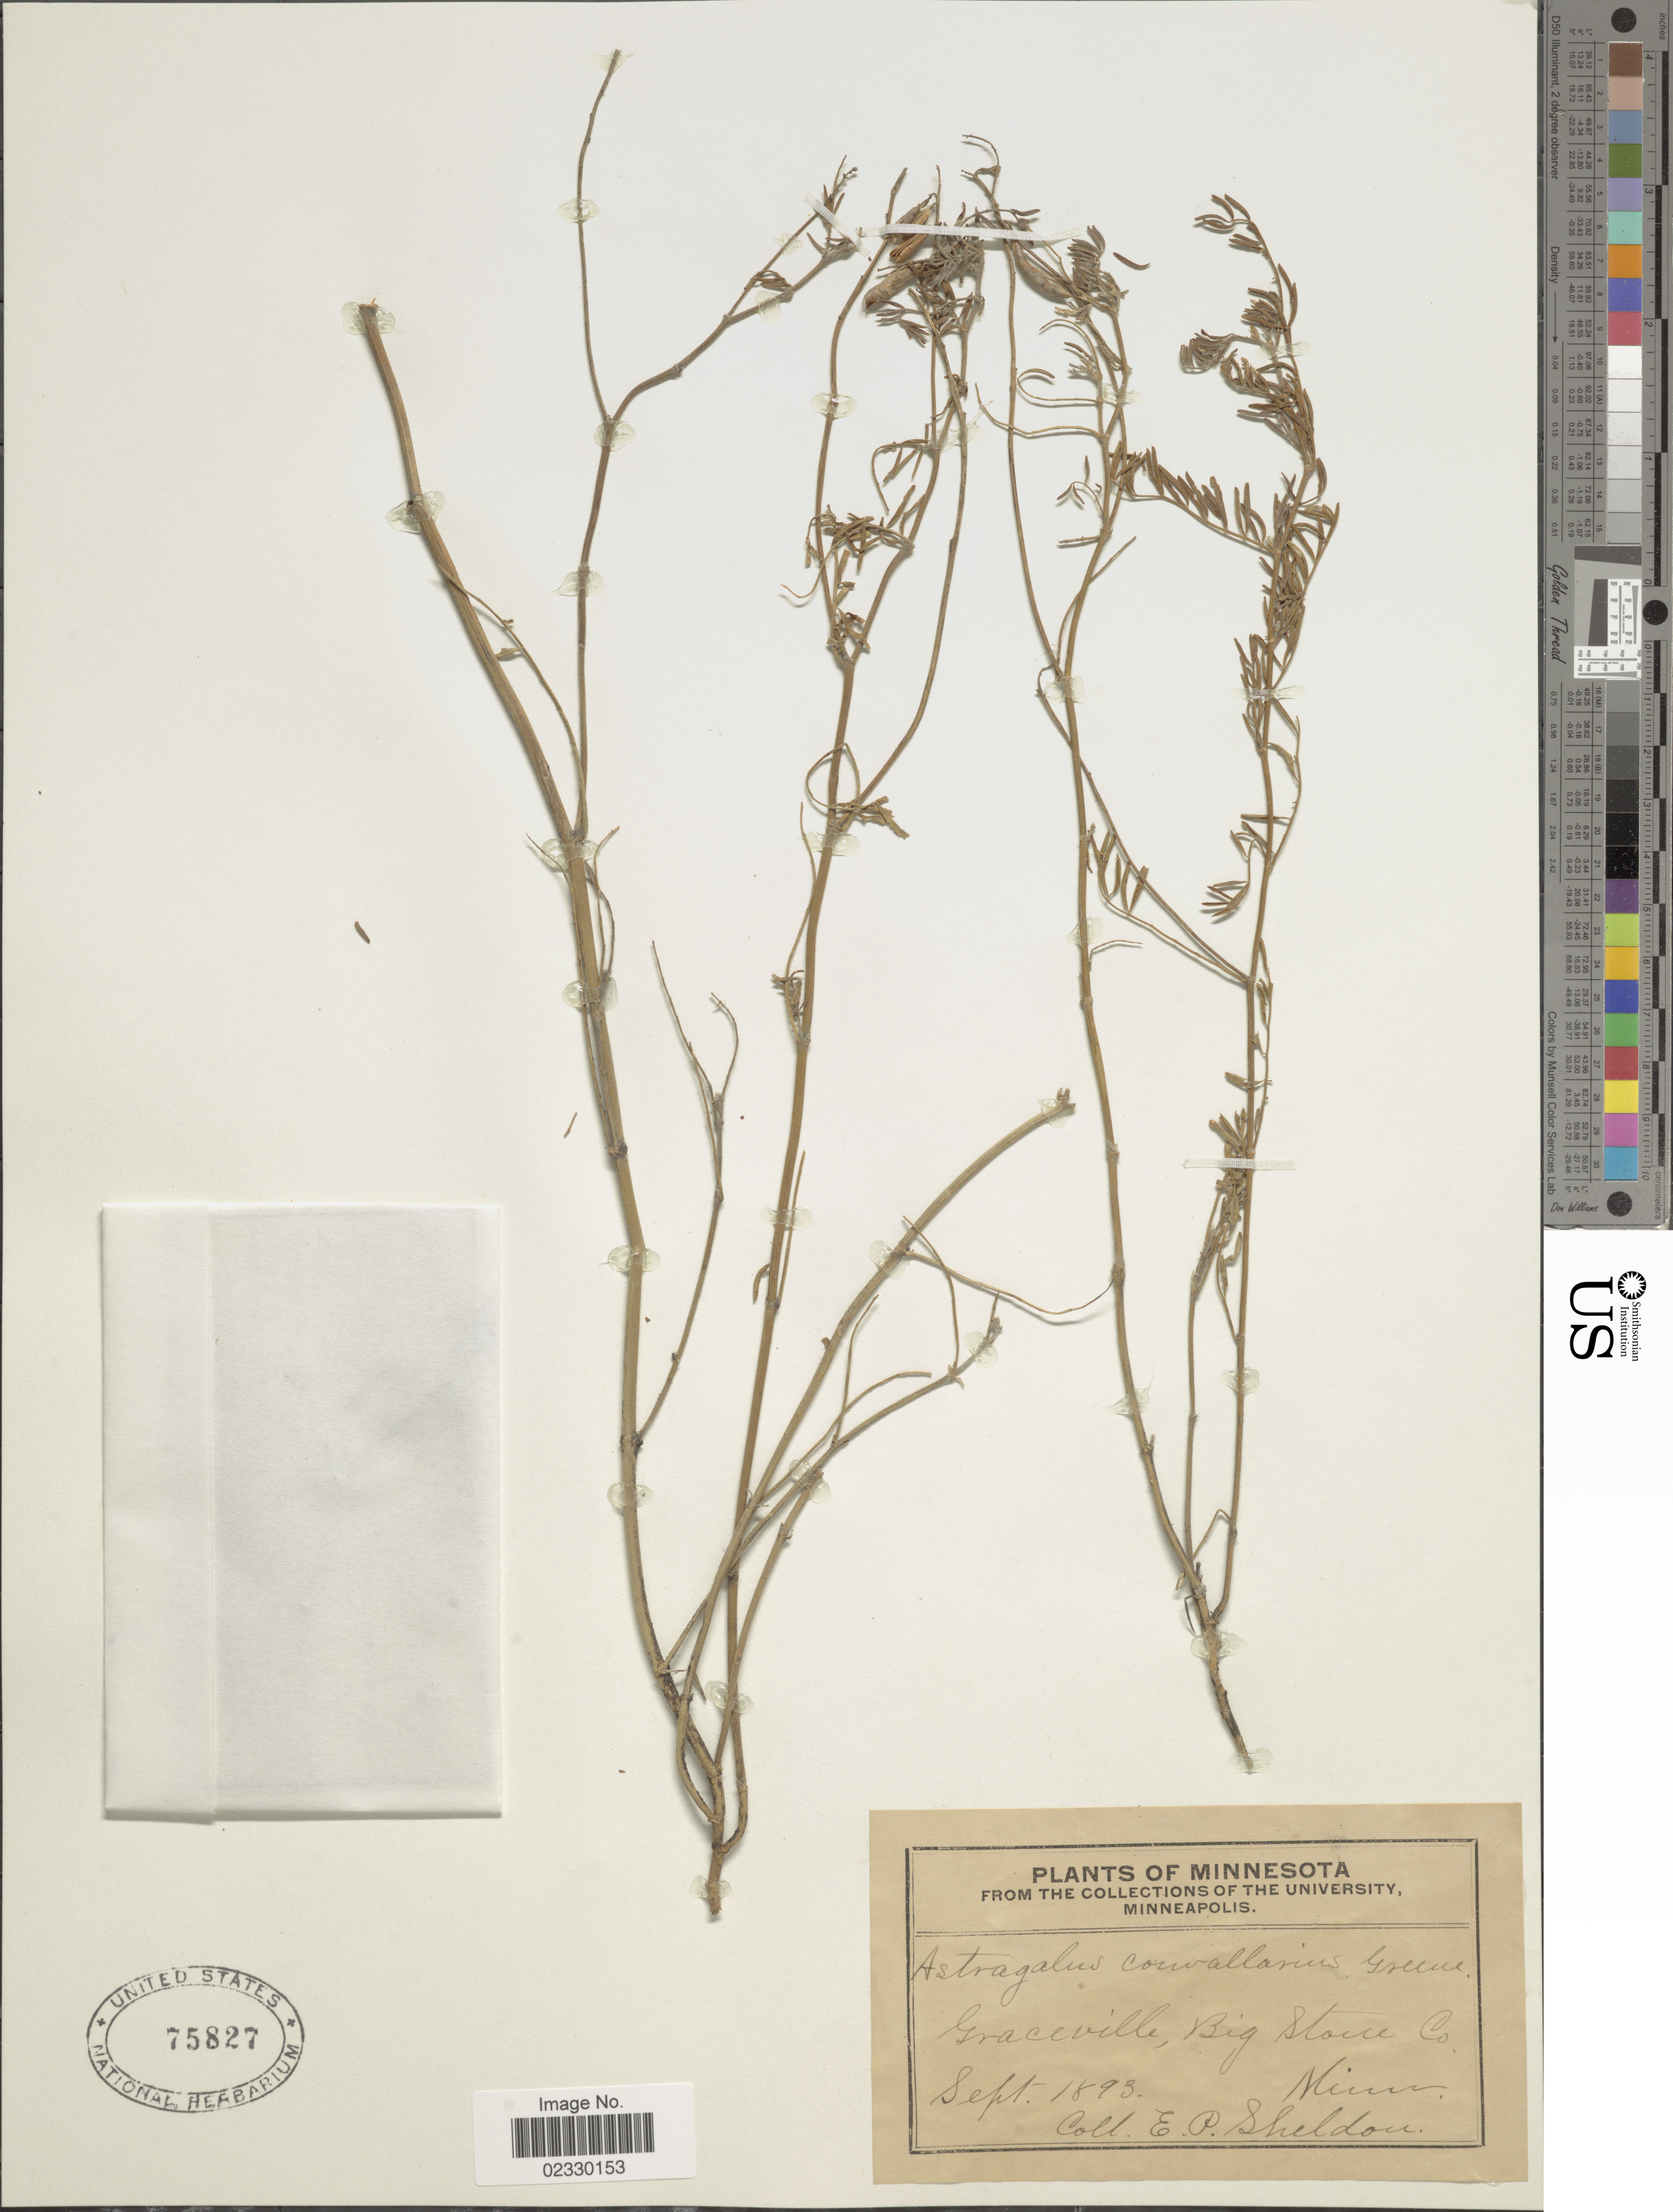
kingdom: Plantae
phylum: Tracheophyta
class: Magnoliopsida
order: Fabales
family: Fabaceae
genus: Astragalus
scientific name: Astragalus convallarius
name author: Greene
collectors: E. P. Sheldon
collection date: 1893-09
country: United States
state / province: Minnesota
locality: Graceville, Big Stone Co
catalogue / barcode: US 75827